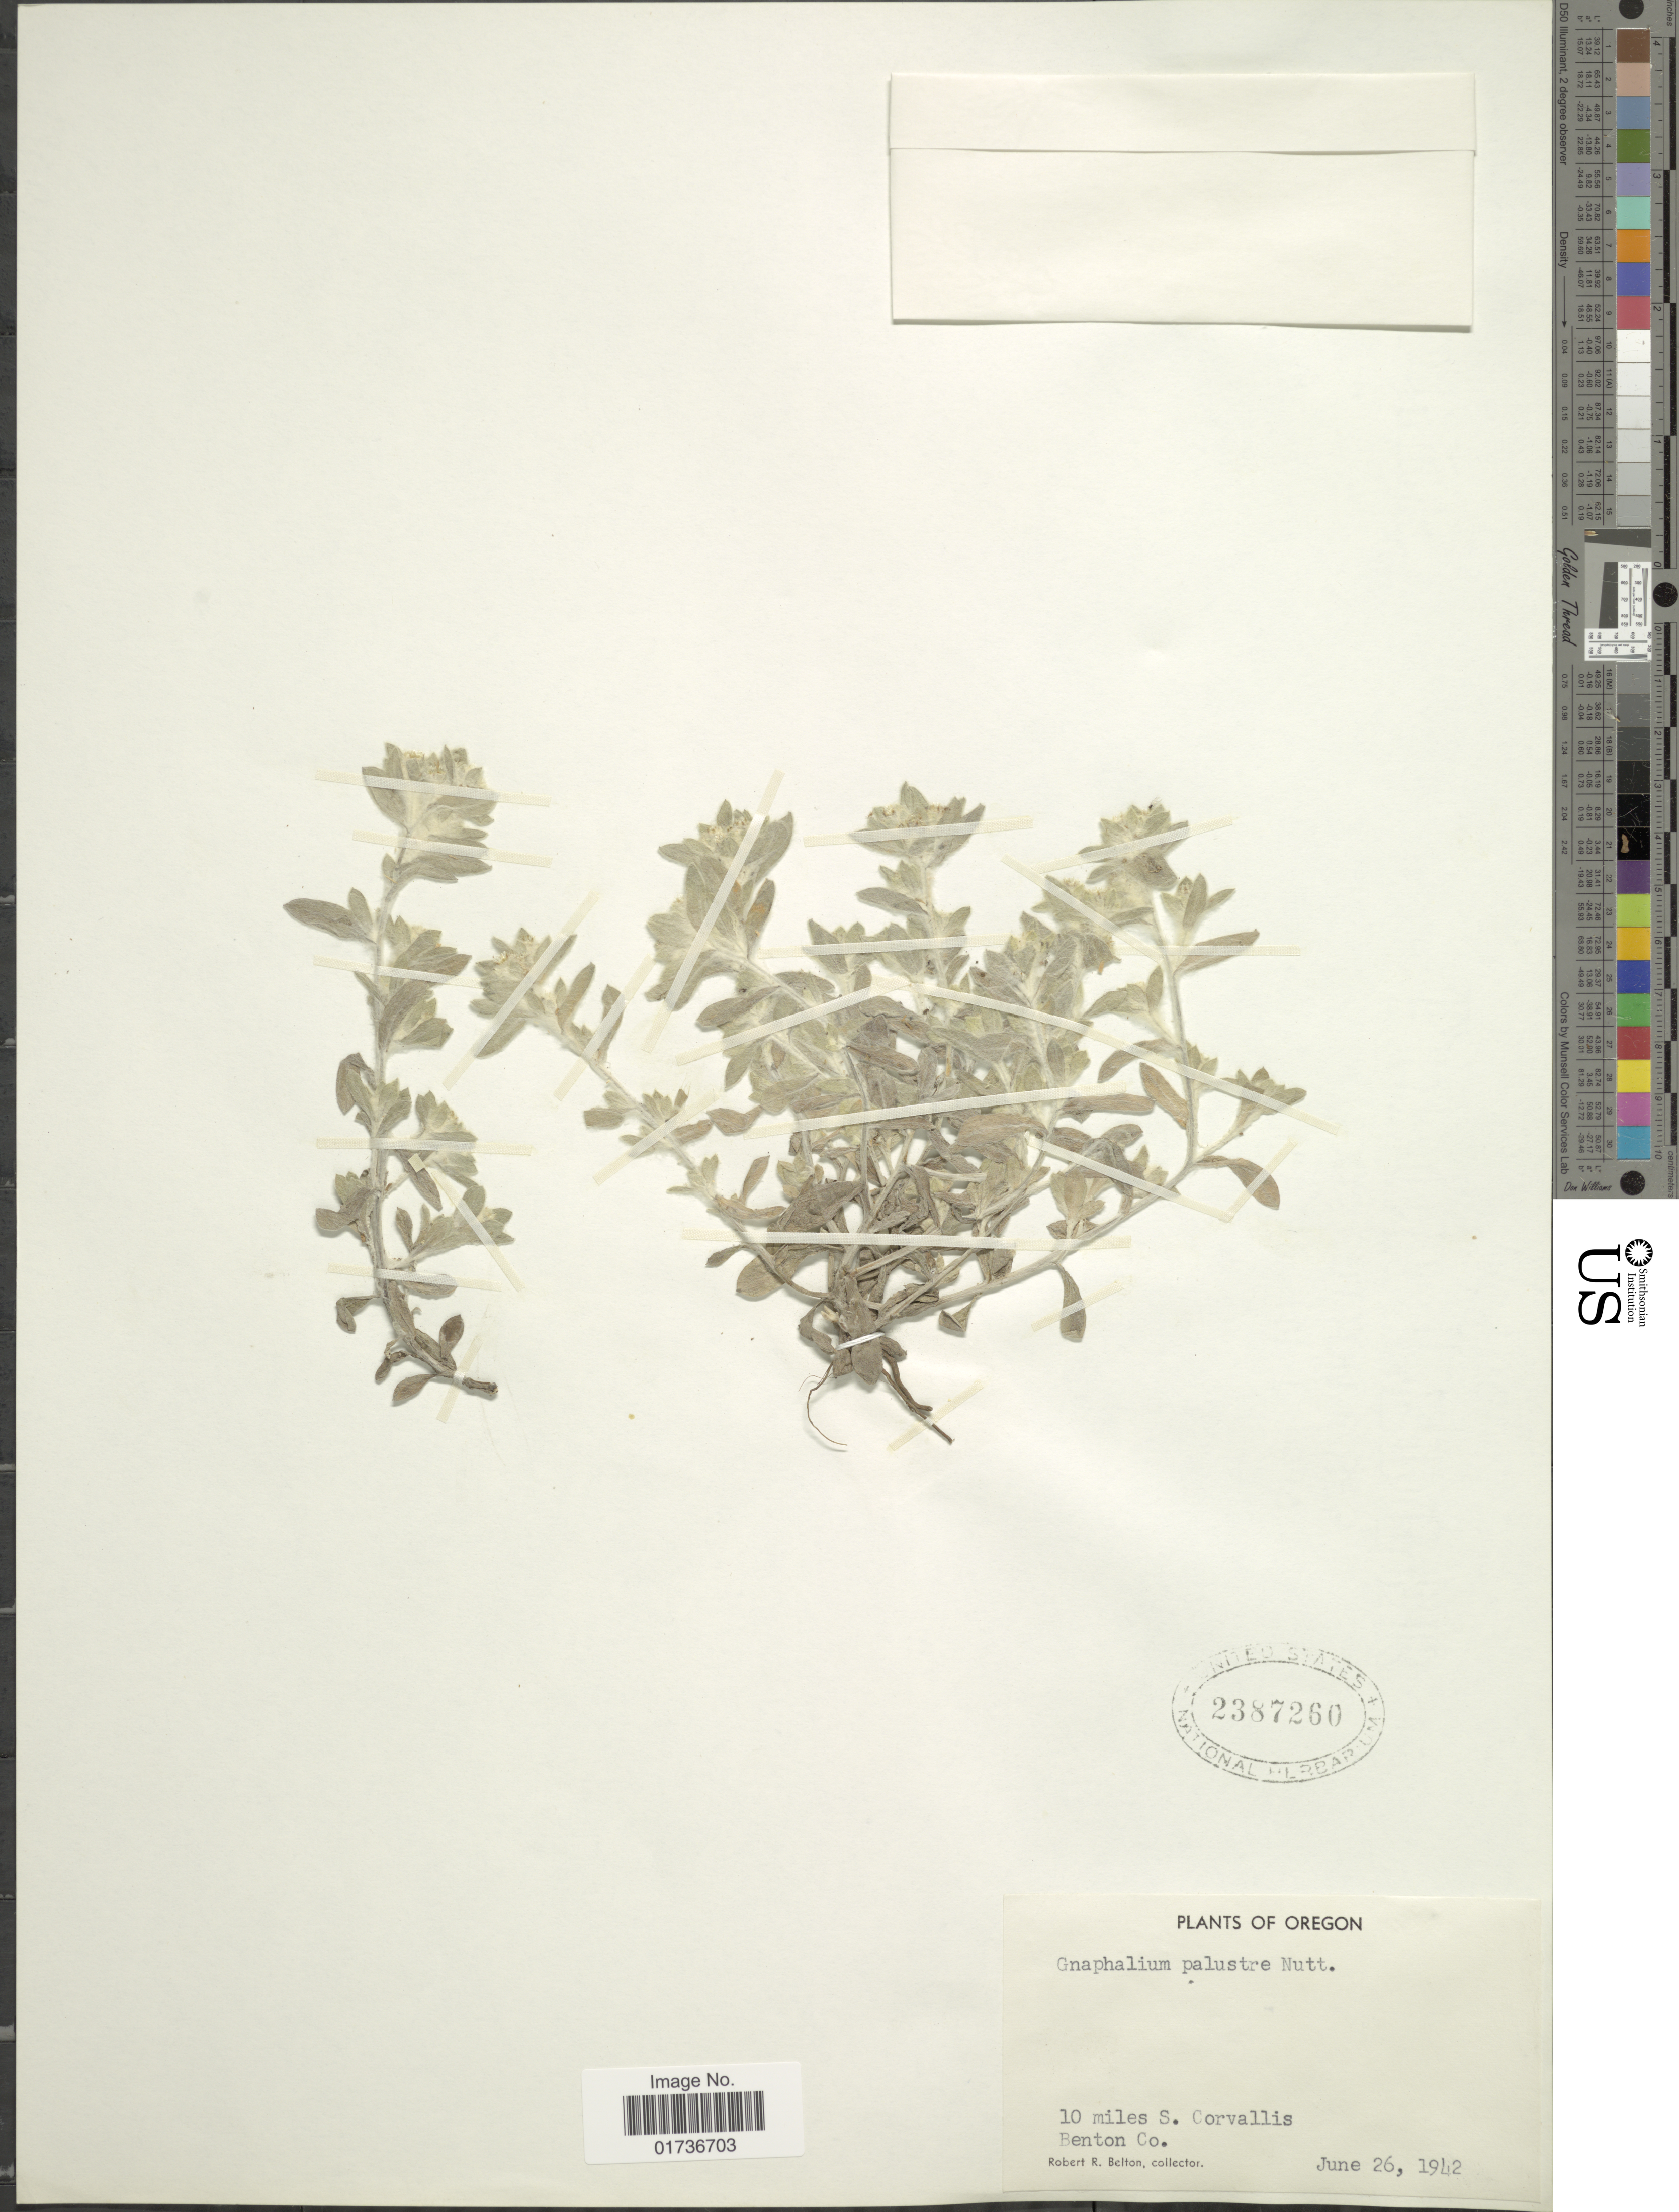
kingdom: Plantae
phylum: Tracheophyta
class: Magnoliopsida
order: Asterales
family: Asteraceae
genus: Gnaphalium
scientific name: Gnaphalium palustre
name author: Nutt.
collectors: R. Belton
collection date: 1942-06-26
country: United States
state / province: Oregon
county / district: Benton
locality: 10 miles S. Corvallis, benton Co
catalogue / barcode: US 2387260